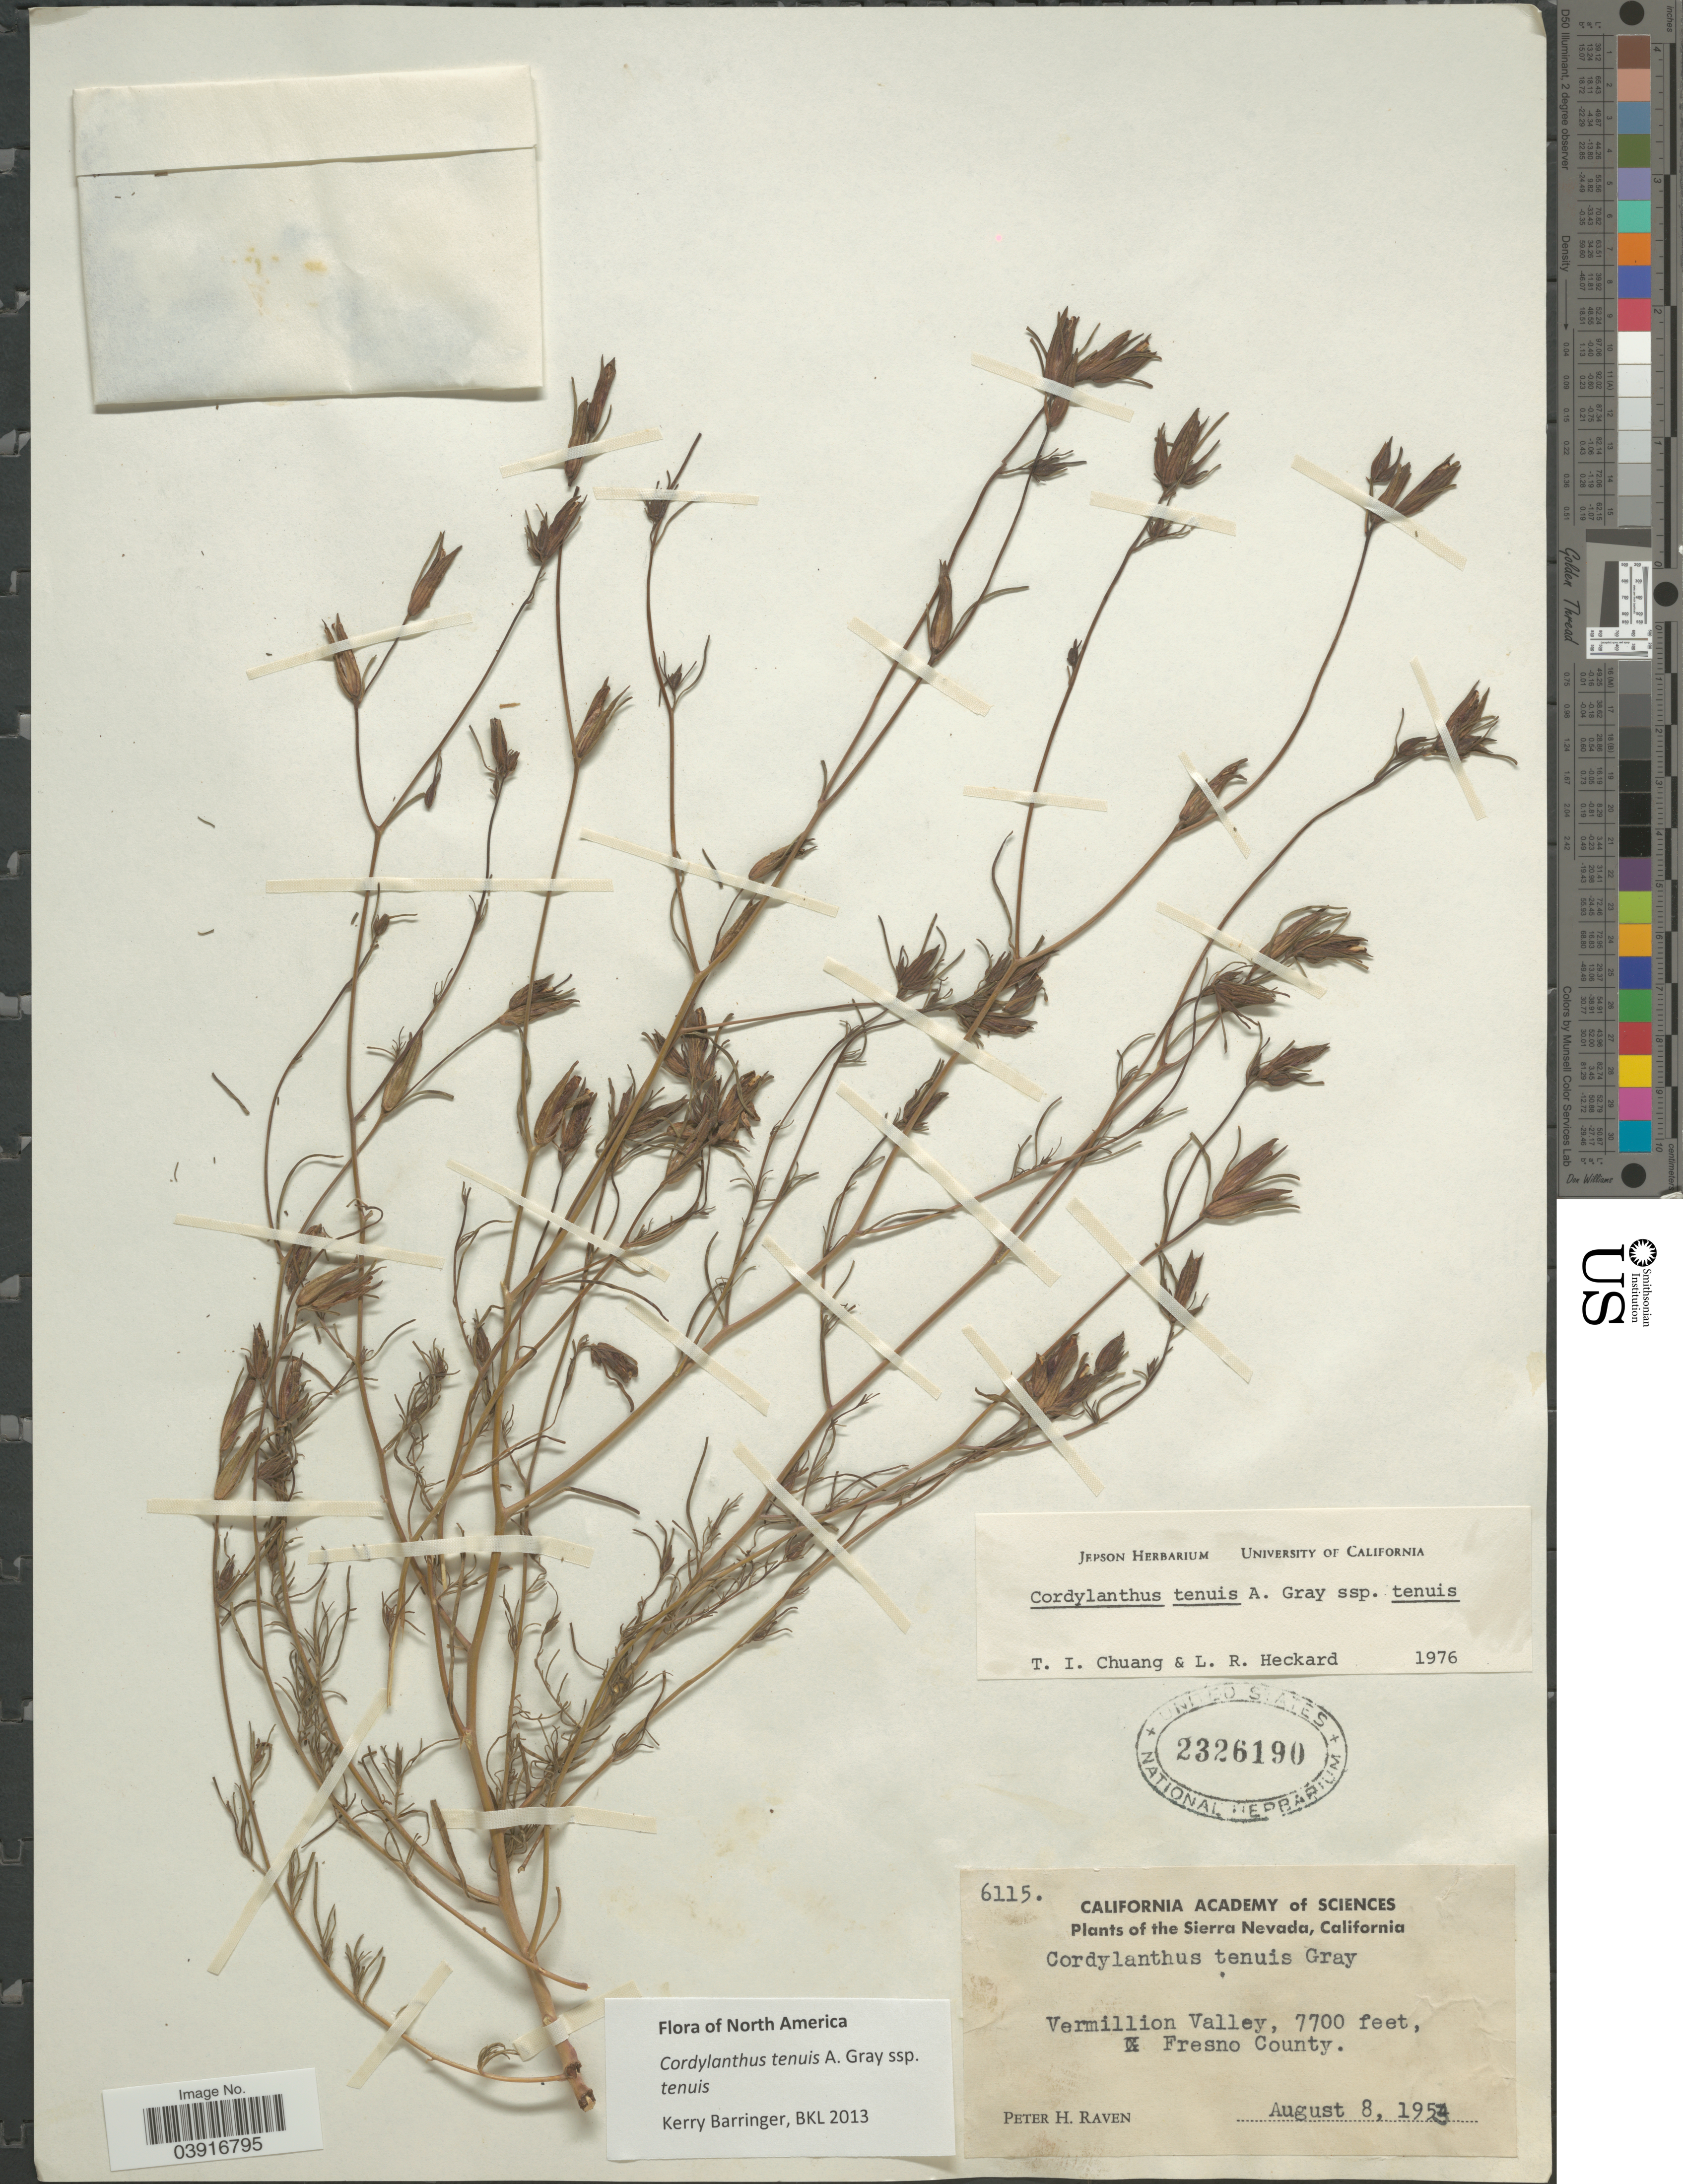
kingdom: Plantae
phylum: Tracheophyta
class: Magnoliopsida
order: Lamiales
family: Orobanchaceae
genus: Cordylanthus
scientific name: Cordylanthus tenuis subsp. tenuis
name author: A. Gray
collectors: P. Raven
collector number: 6115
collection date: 1953-08-08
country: United States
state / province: California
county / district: Fresno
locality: Sierra Nevada. Vermillion Valley, Fresno County.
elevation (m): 2347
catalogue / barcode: US 2326190